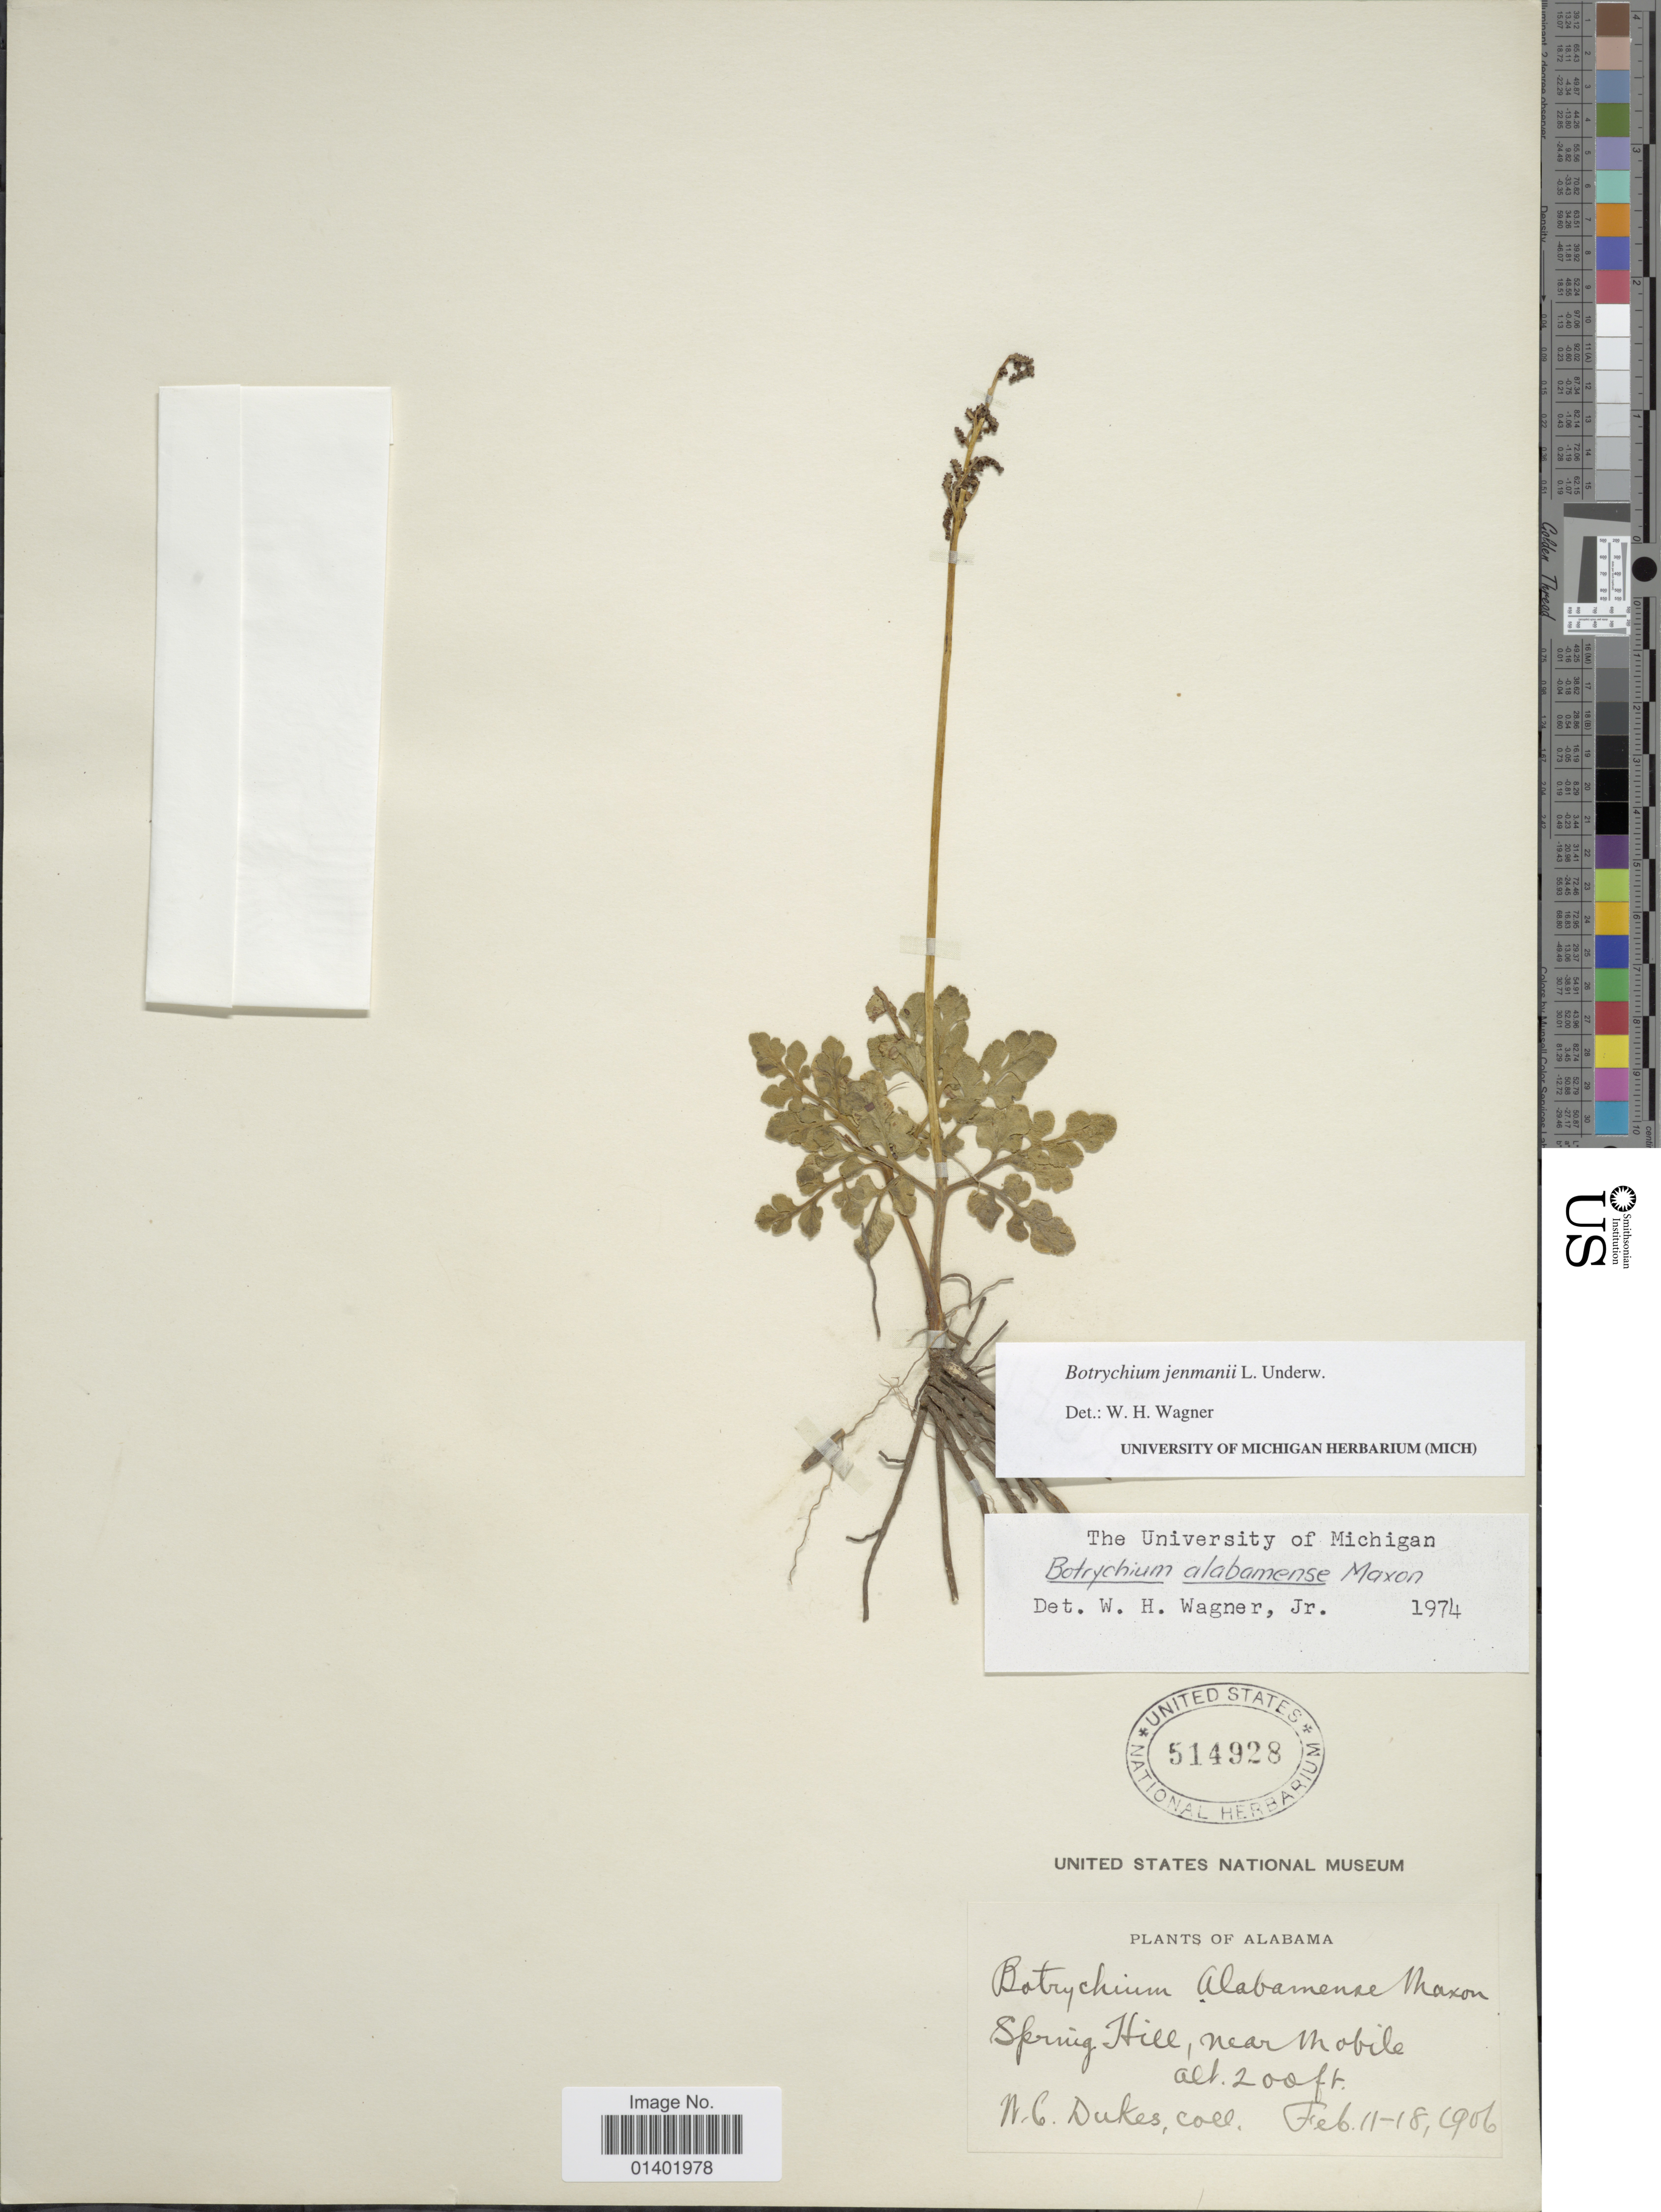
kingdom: Plantae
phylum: Tracheophyta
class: Polypodiopsida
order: Ophioglossales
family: Ophioglossaceae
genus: Botrychium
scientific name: Botrychium jenmanii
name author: Underw.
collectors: W. C. Dukes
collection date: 1906-02-11/1906-02-18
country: United States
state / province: Alabama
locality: Spring Hill, near Mobile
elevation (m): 61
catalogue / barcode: US 514928